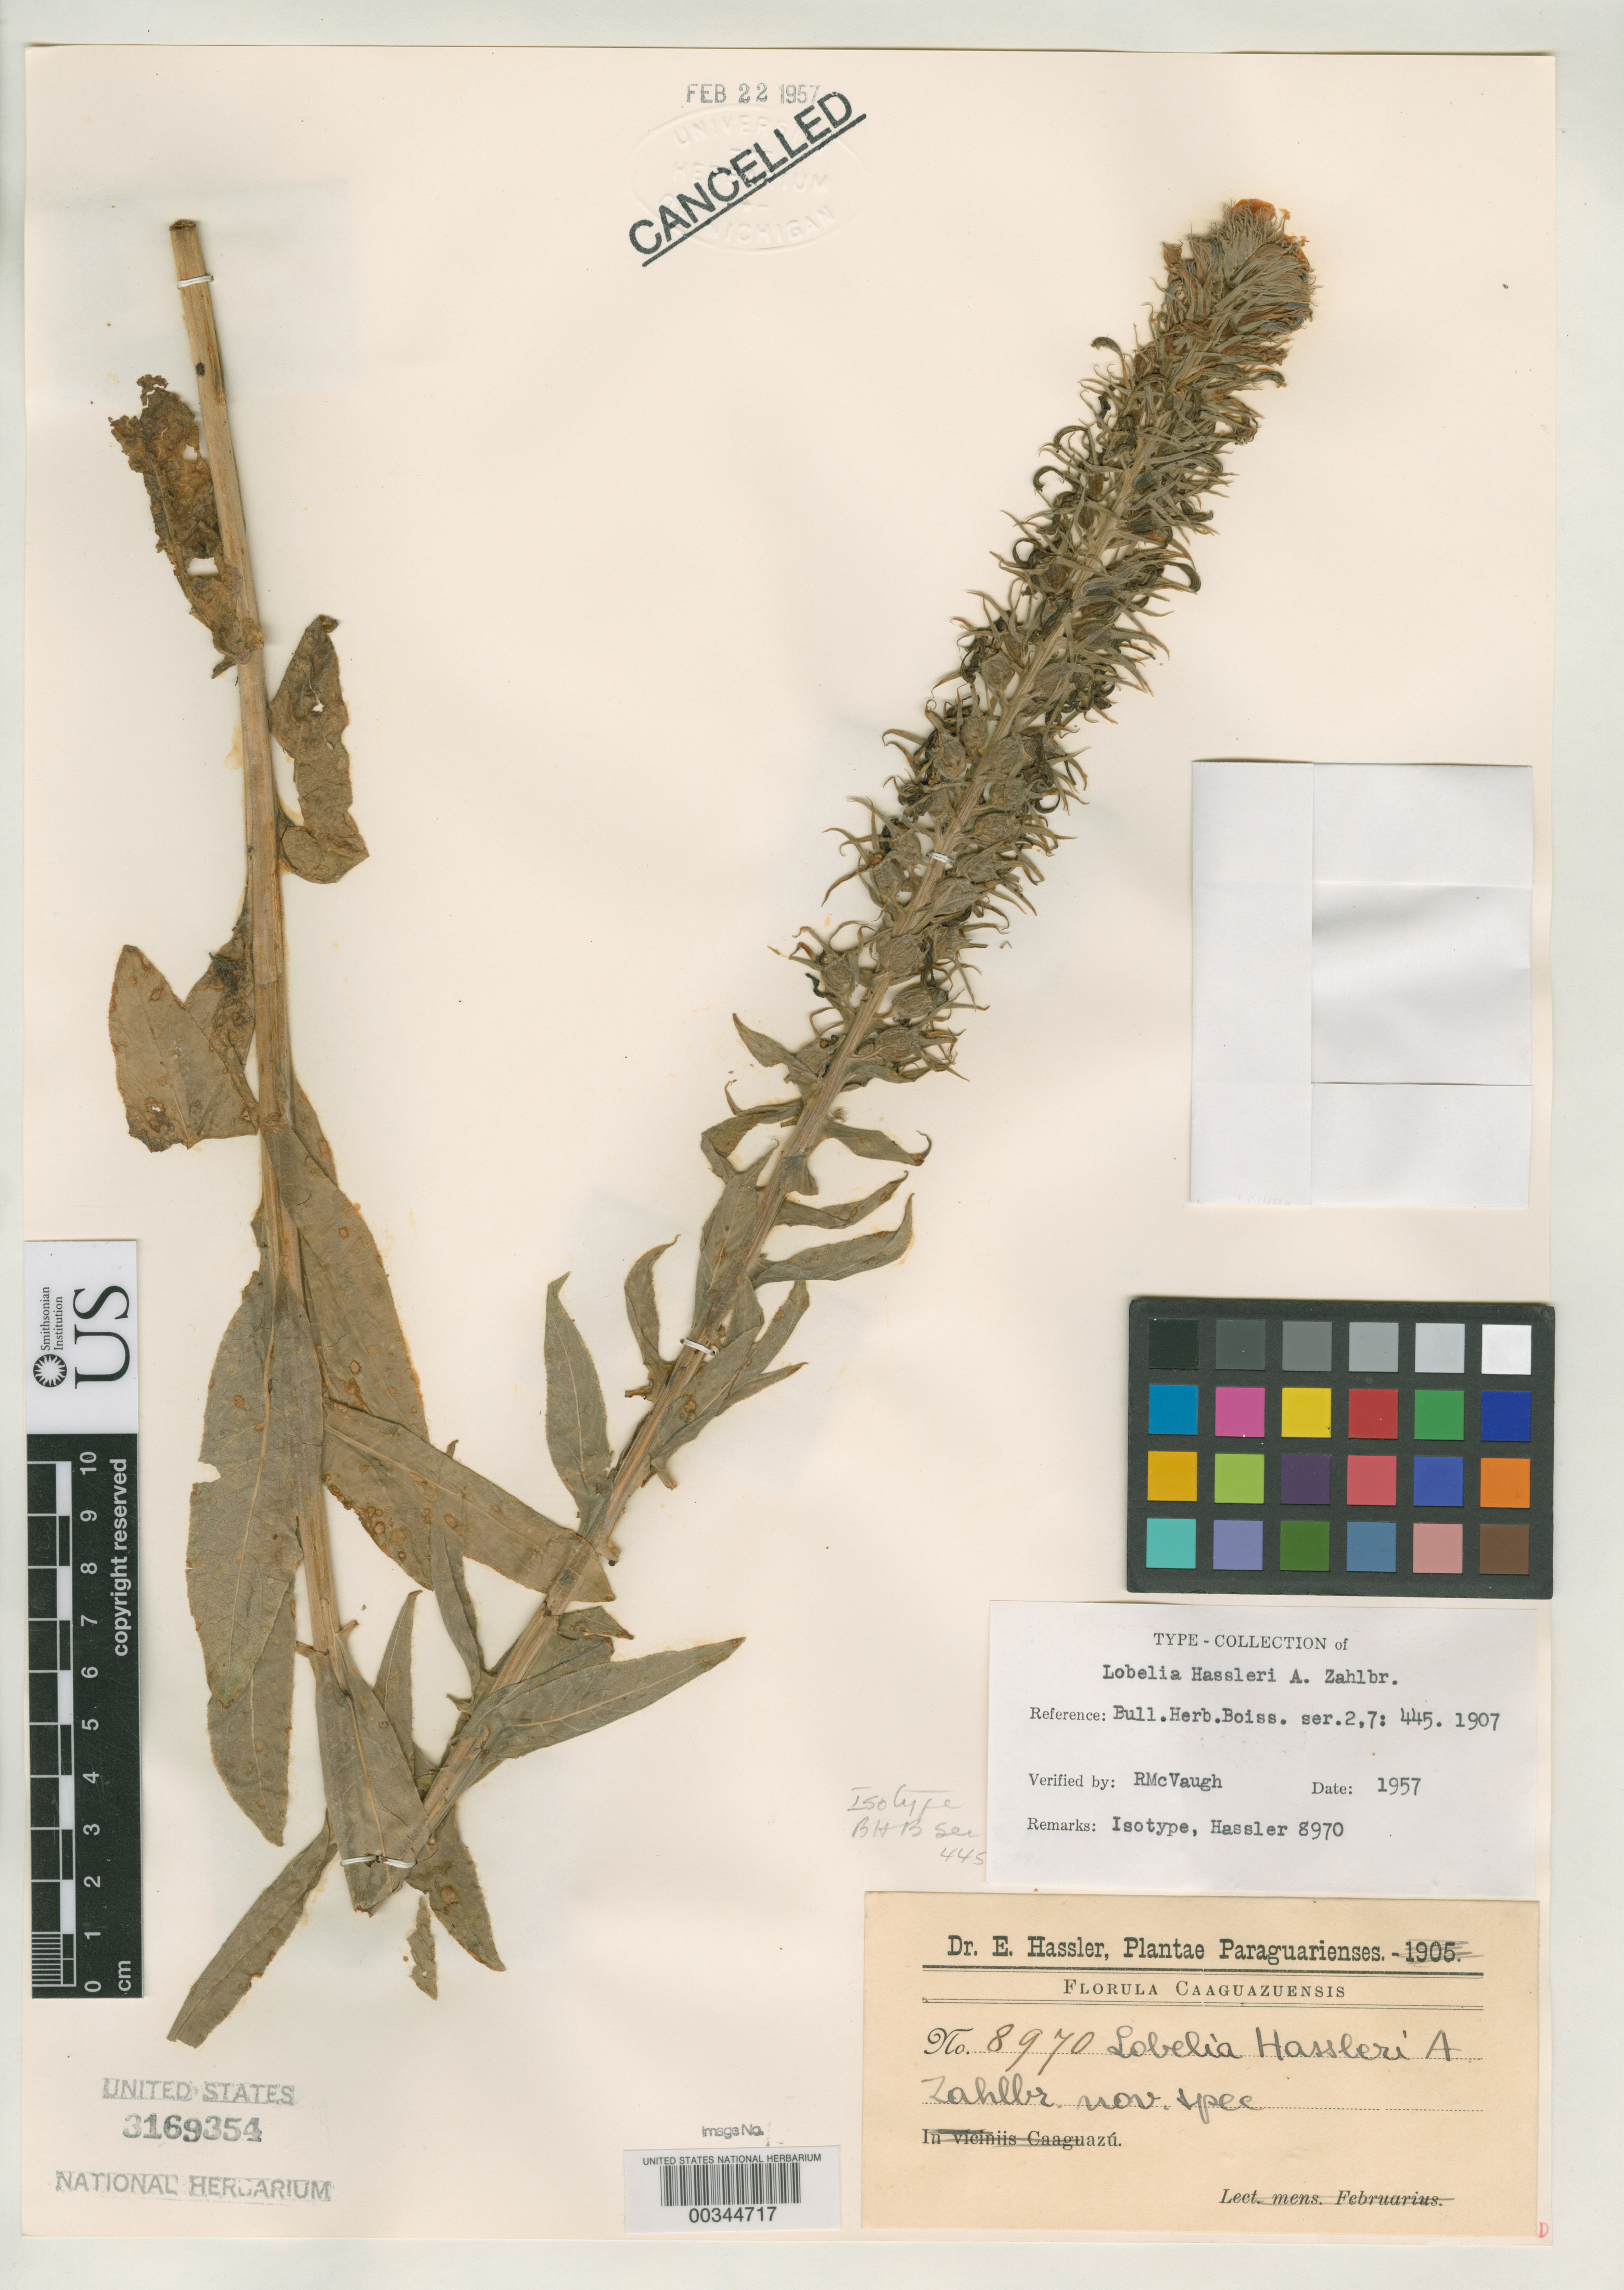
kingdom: Plantae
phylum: Tracheophyta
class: Magnoliopsida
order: Asterales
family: Campanulaceae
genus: Lobelia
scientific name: Lobelia hassleri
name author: Zahlbr.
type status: Isotype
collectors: E. Hassler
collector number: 8970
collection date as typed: Feb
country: Paraguay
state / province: Caaguazú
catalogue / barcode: US 3169354